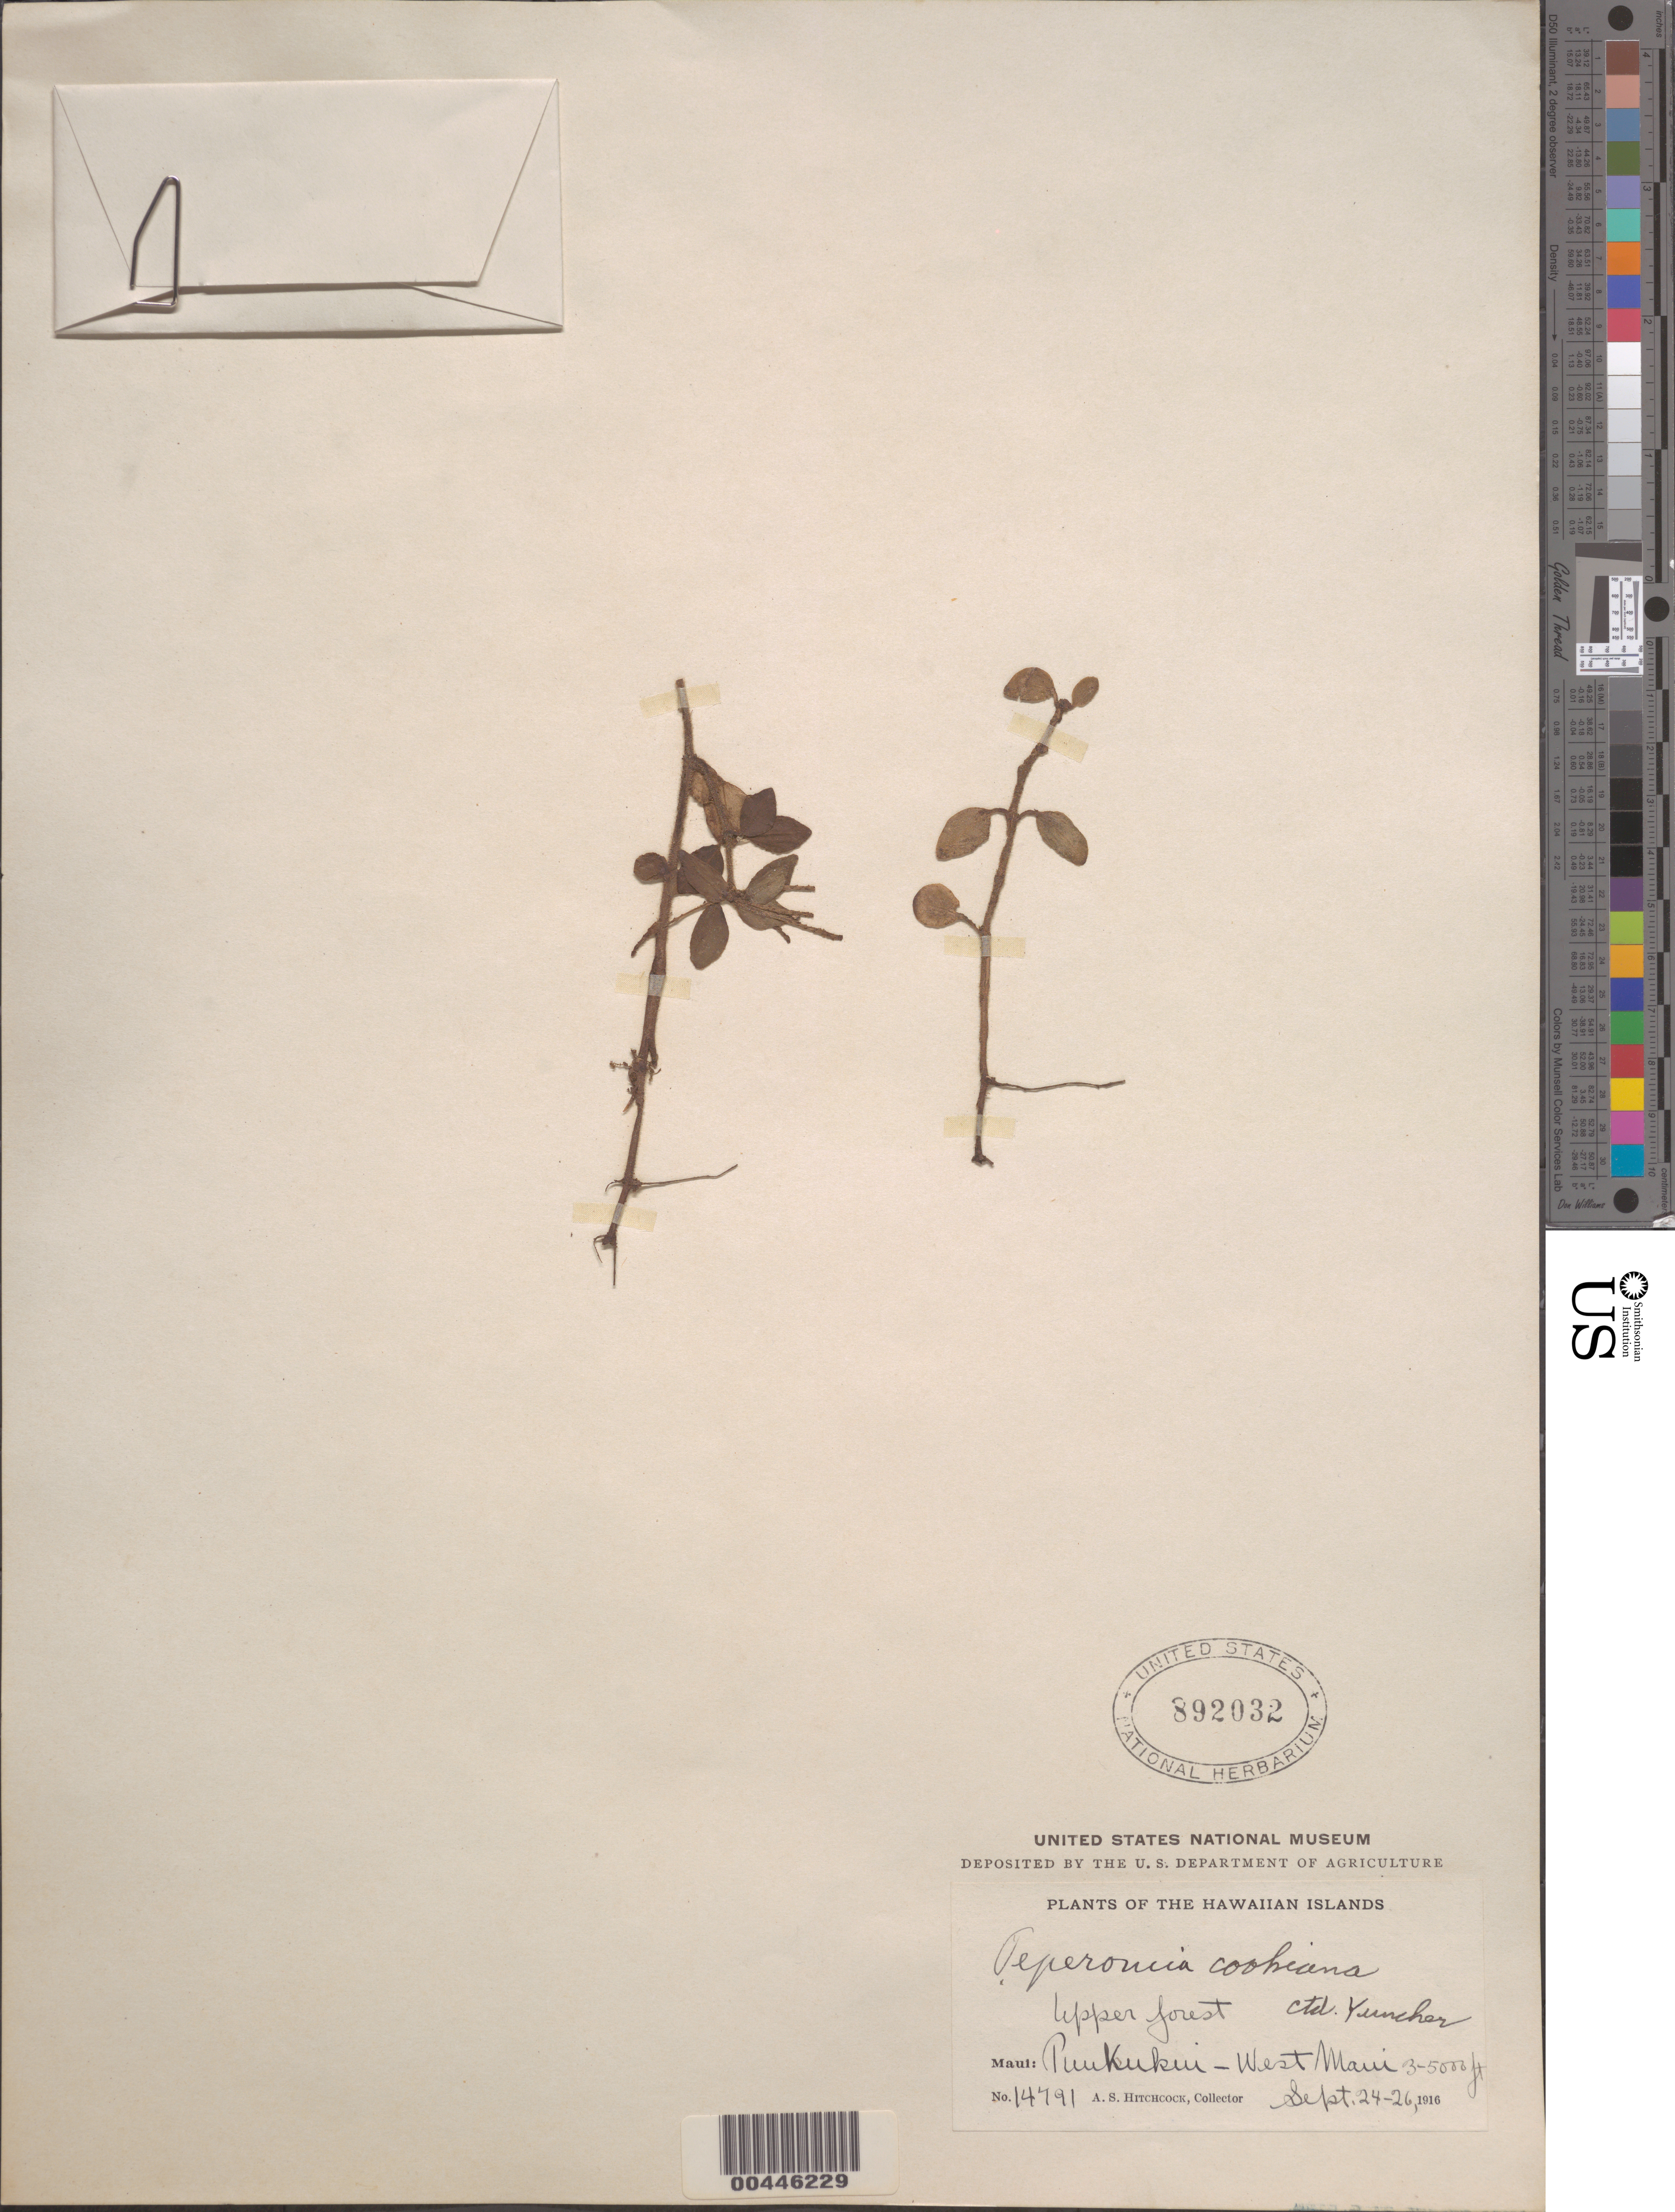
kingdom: Plantae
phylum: Tracheophyta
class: Magnoliopsida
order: Piperales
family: Piperaceae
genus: Peperomia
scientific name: Peperomia cookiana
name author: C. DC.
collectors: A. S. Hitchcock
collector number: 14791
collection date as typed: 24 Sep 1916 to 26 Sep 1916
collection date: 1916-09-24/1916-09-26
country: United States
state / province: Hawaii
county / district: Maui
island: Maui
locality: W Maui, Puu Kukui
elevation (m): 914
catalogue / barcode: US 892032